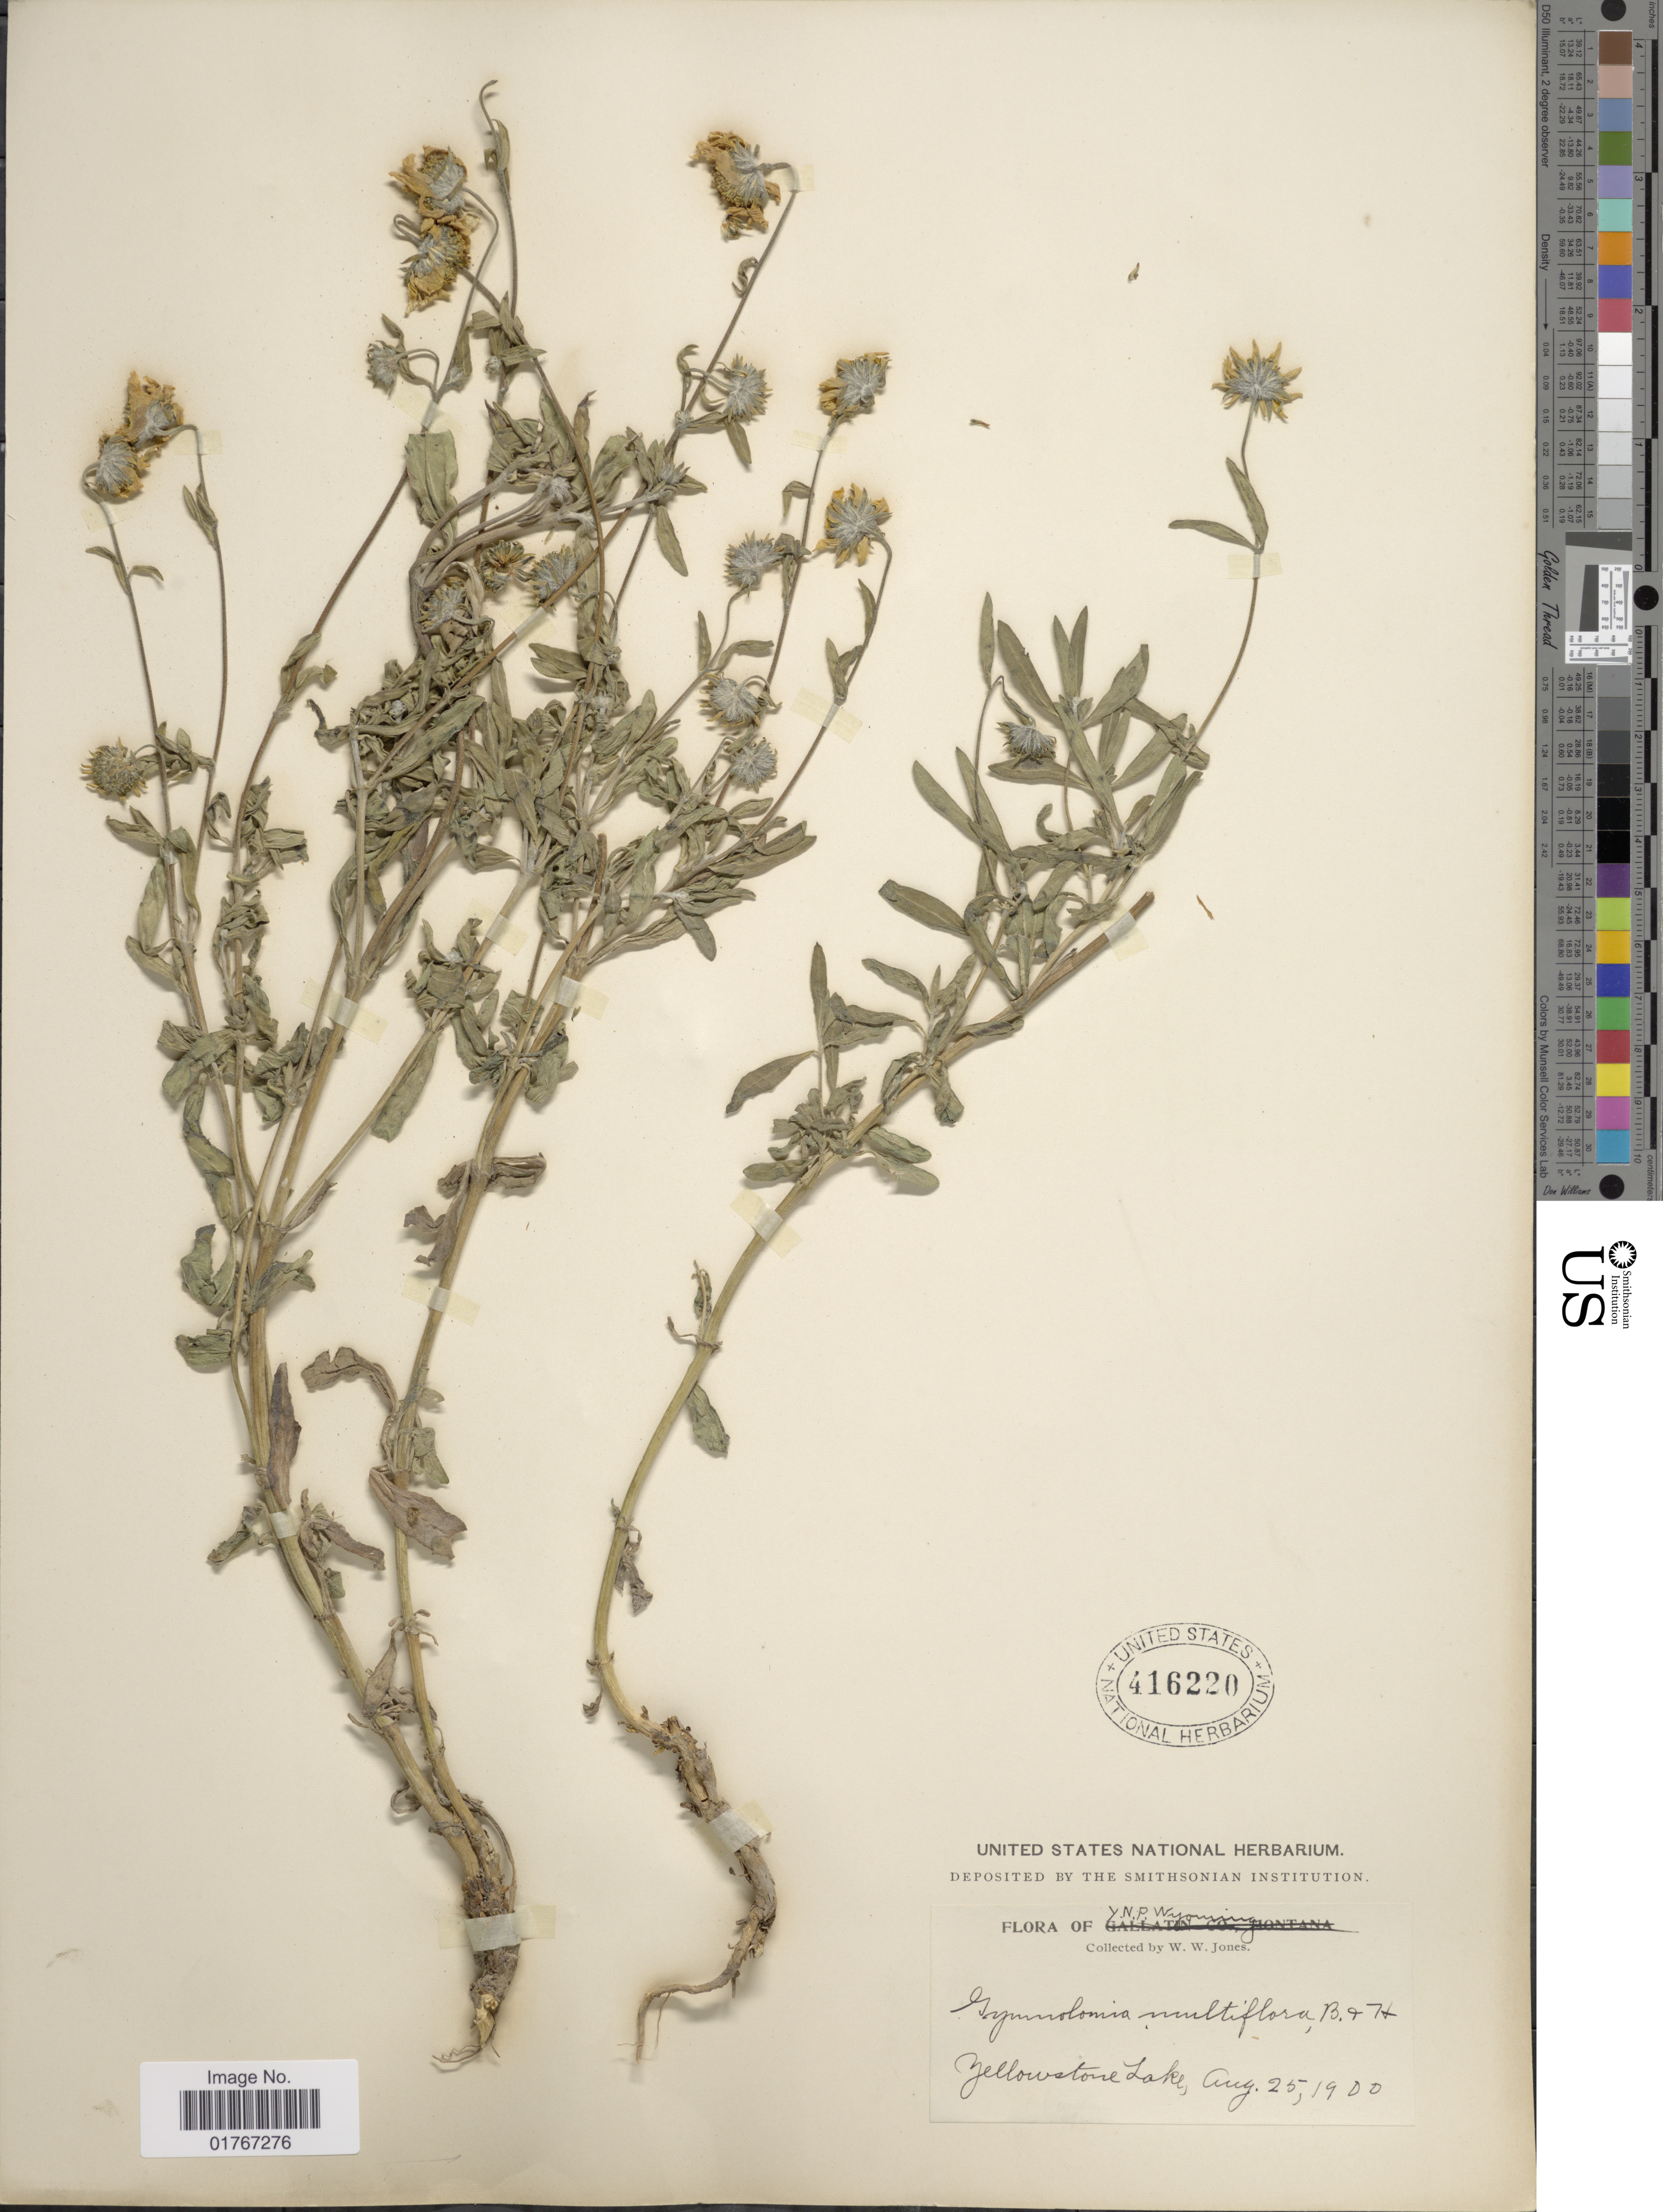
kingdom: Plantae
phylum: Tracheophyta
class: Magnoliopsida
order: Asterales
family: Asteraceae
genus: Heliomeris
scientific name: Heliomeris multiflora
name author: Nutt.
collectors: W. W. Jones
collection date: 1900-08-25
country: United States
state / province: Wyoming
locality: Y.N.P. Wyoming, Yellowstone Lake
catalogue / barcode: US 416220